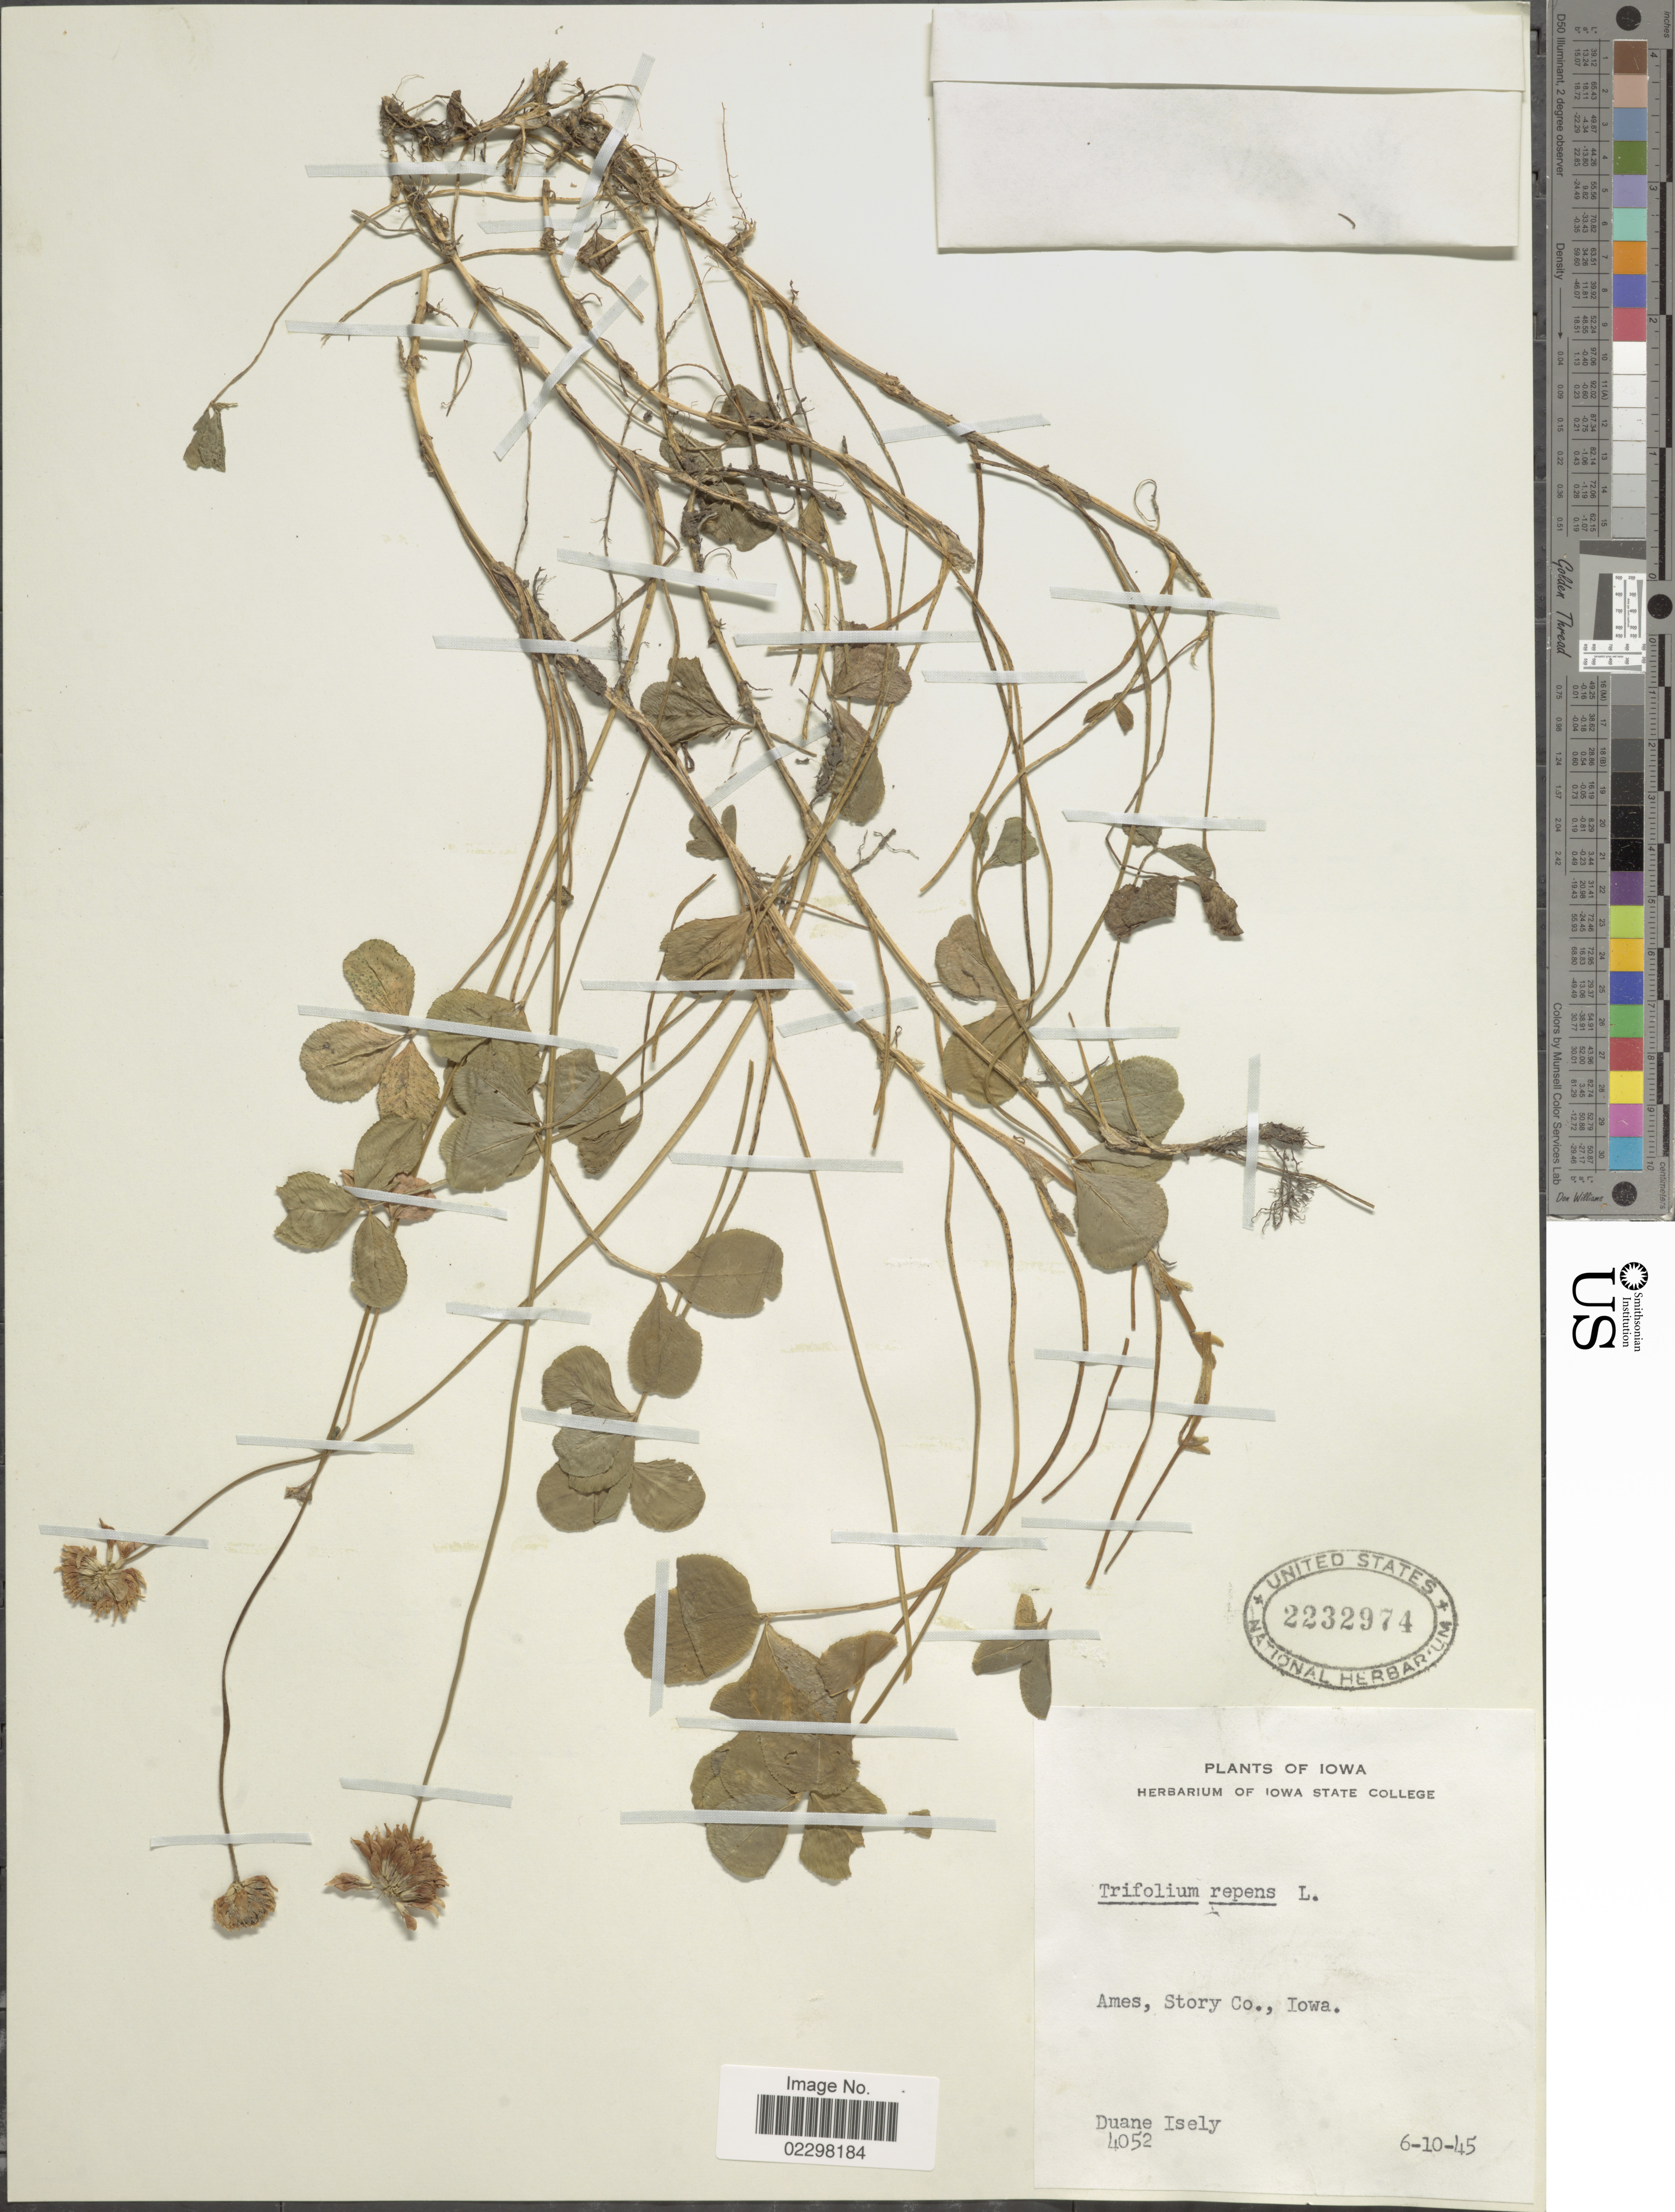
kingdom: Plantae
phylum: Tracheophyta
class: Magnoliopsida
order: Fabales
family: Fabaceae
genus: Trifolium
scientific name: Trifolium repens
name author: L.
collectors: D. Isely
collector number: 4052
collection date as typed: Transcribed d/m/y: 10/6/45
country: United States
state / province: Iowa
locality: Ames, Story Co.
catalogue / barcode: US 2232974